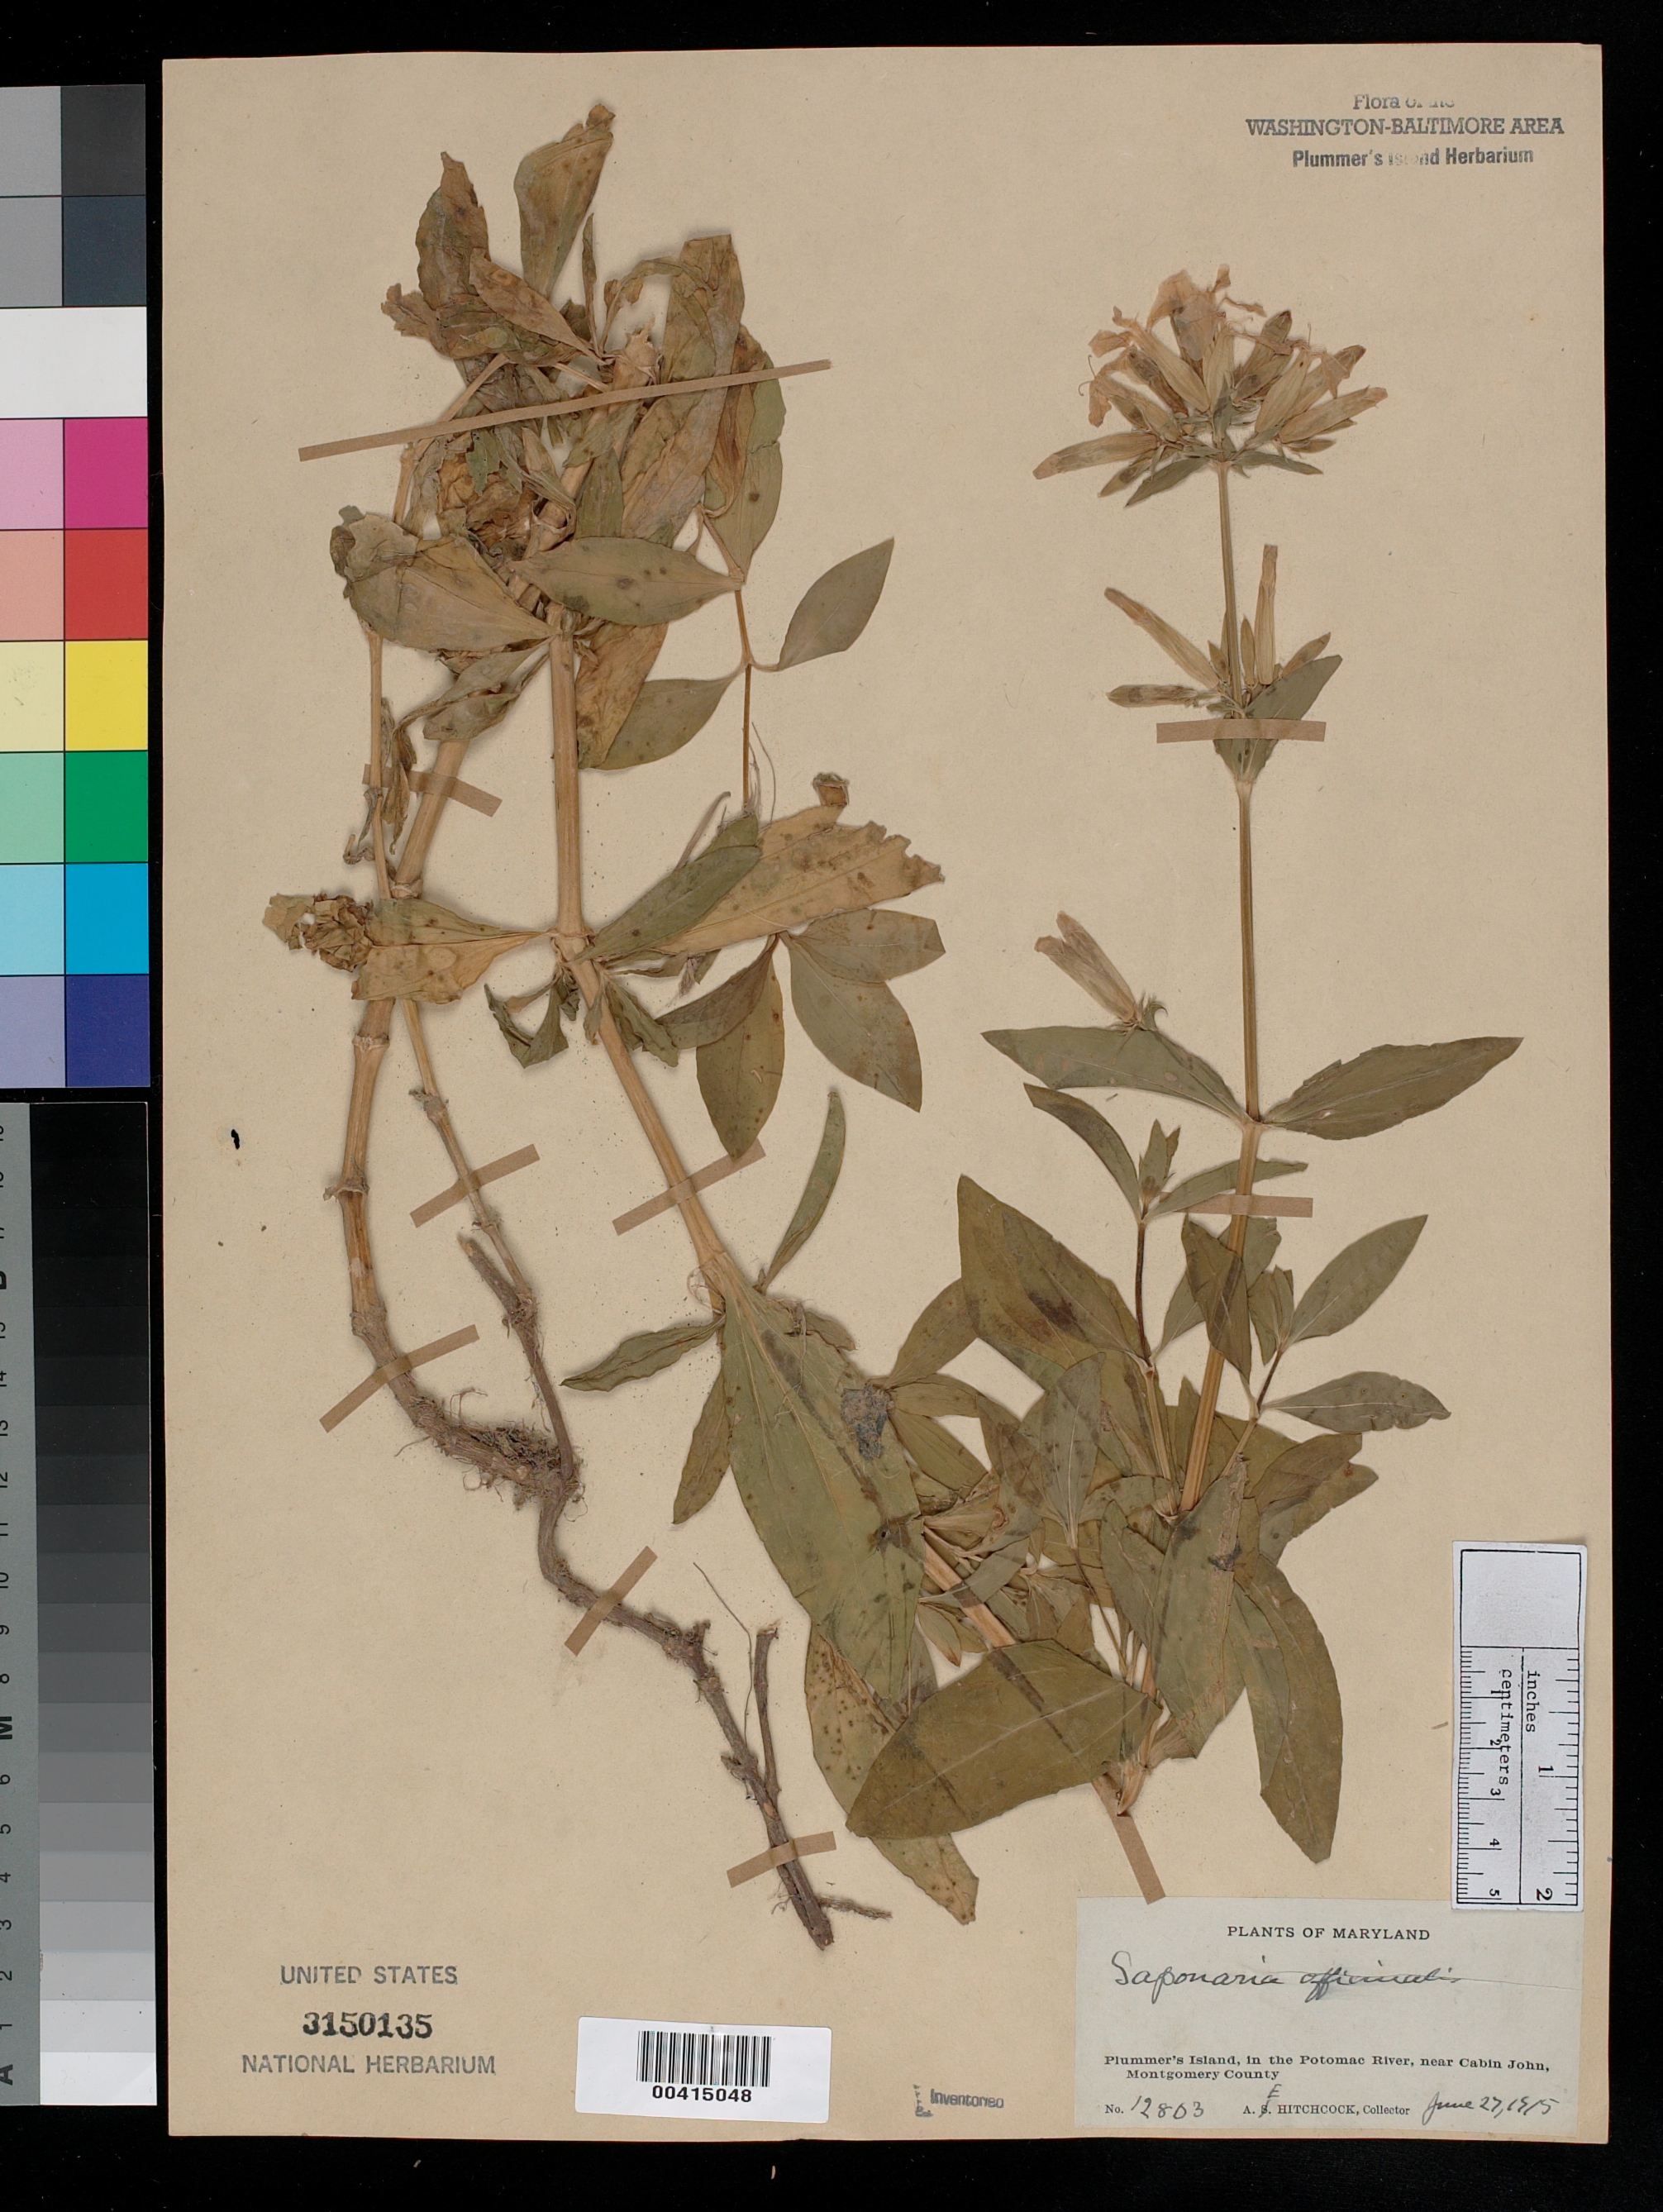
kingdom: Plantae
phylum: Tracheophyta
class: Magnoliopsida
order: Caryophyllales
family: Caryophyllaceae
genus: Saponaria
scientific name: Saponaria officinalis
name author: L.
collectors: A. S. Hitchcock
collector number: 12803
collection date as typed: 27 Jun 1915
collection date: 1915-06-27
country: United States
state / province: Maryland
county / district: Montgomery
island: Plummers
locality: Plummer's Island C. & O. Canal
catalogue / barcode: US 3150135